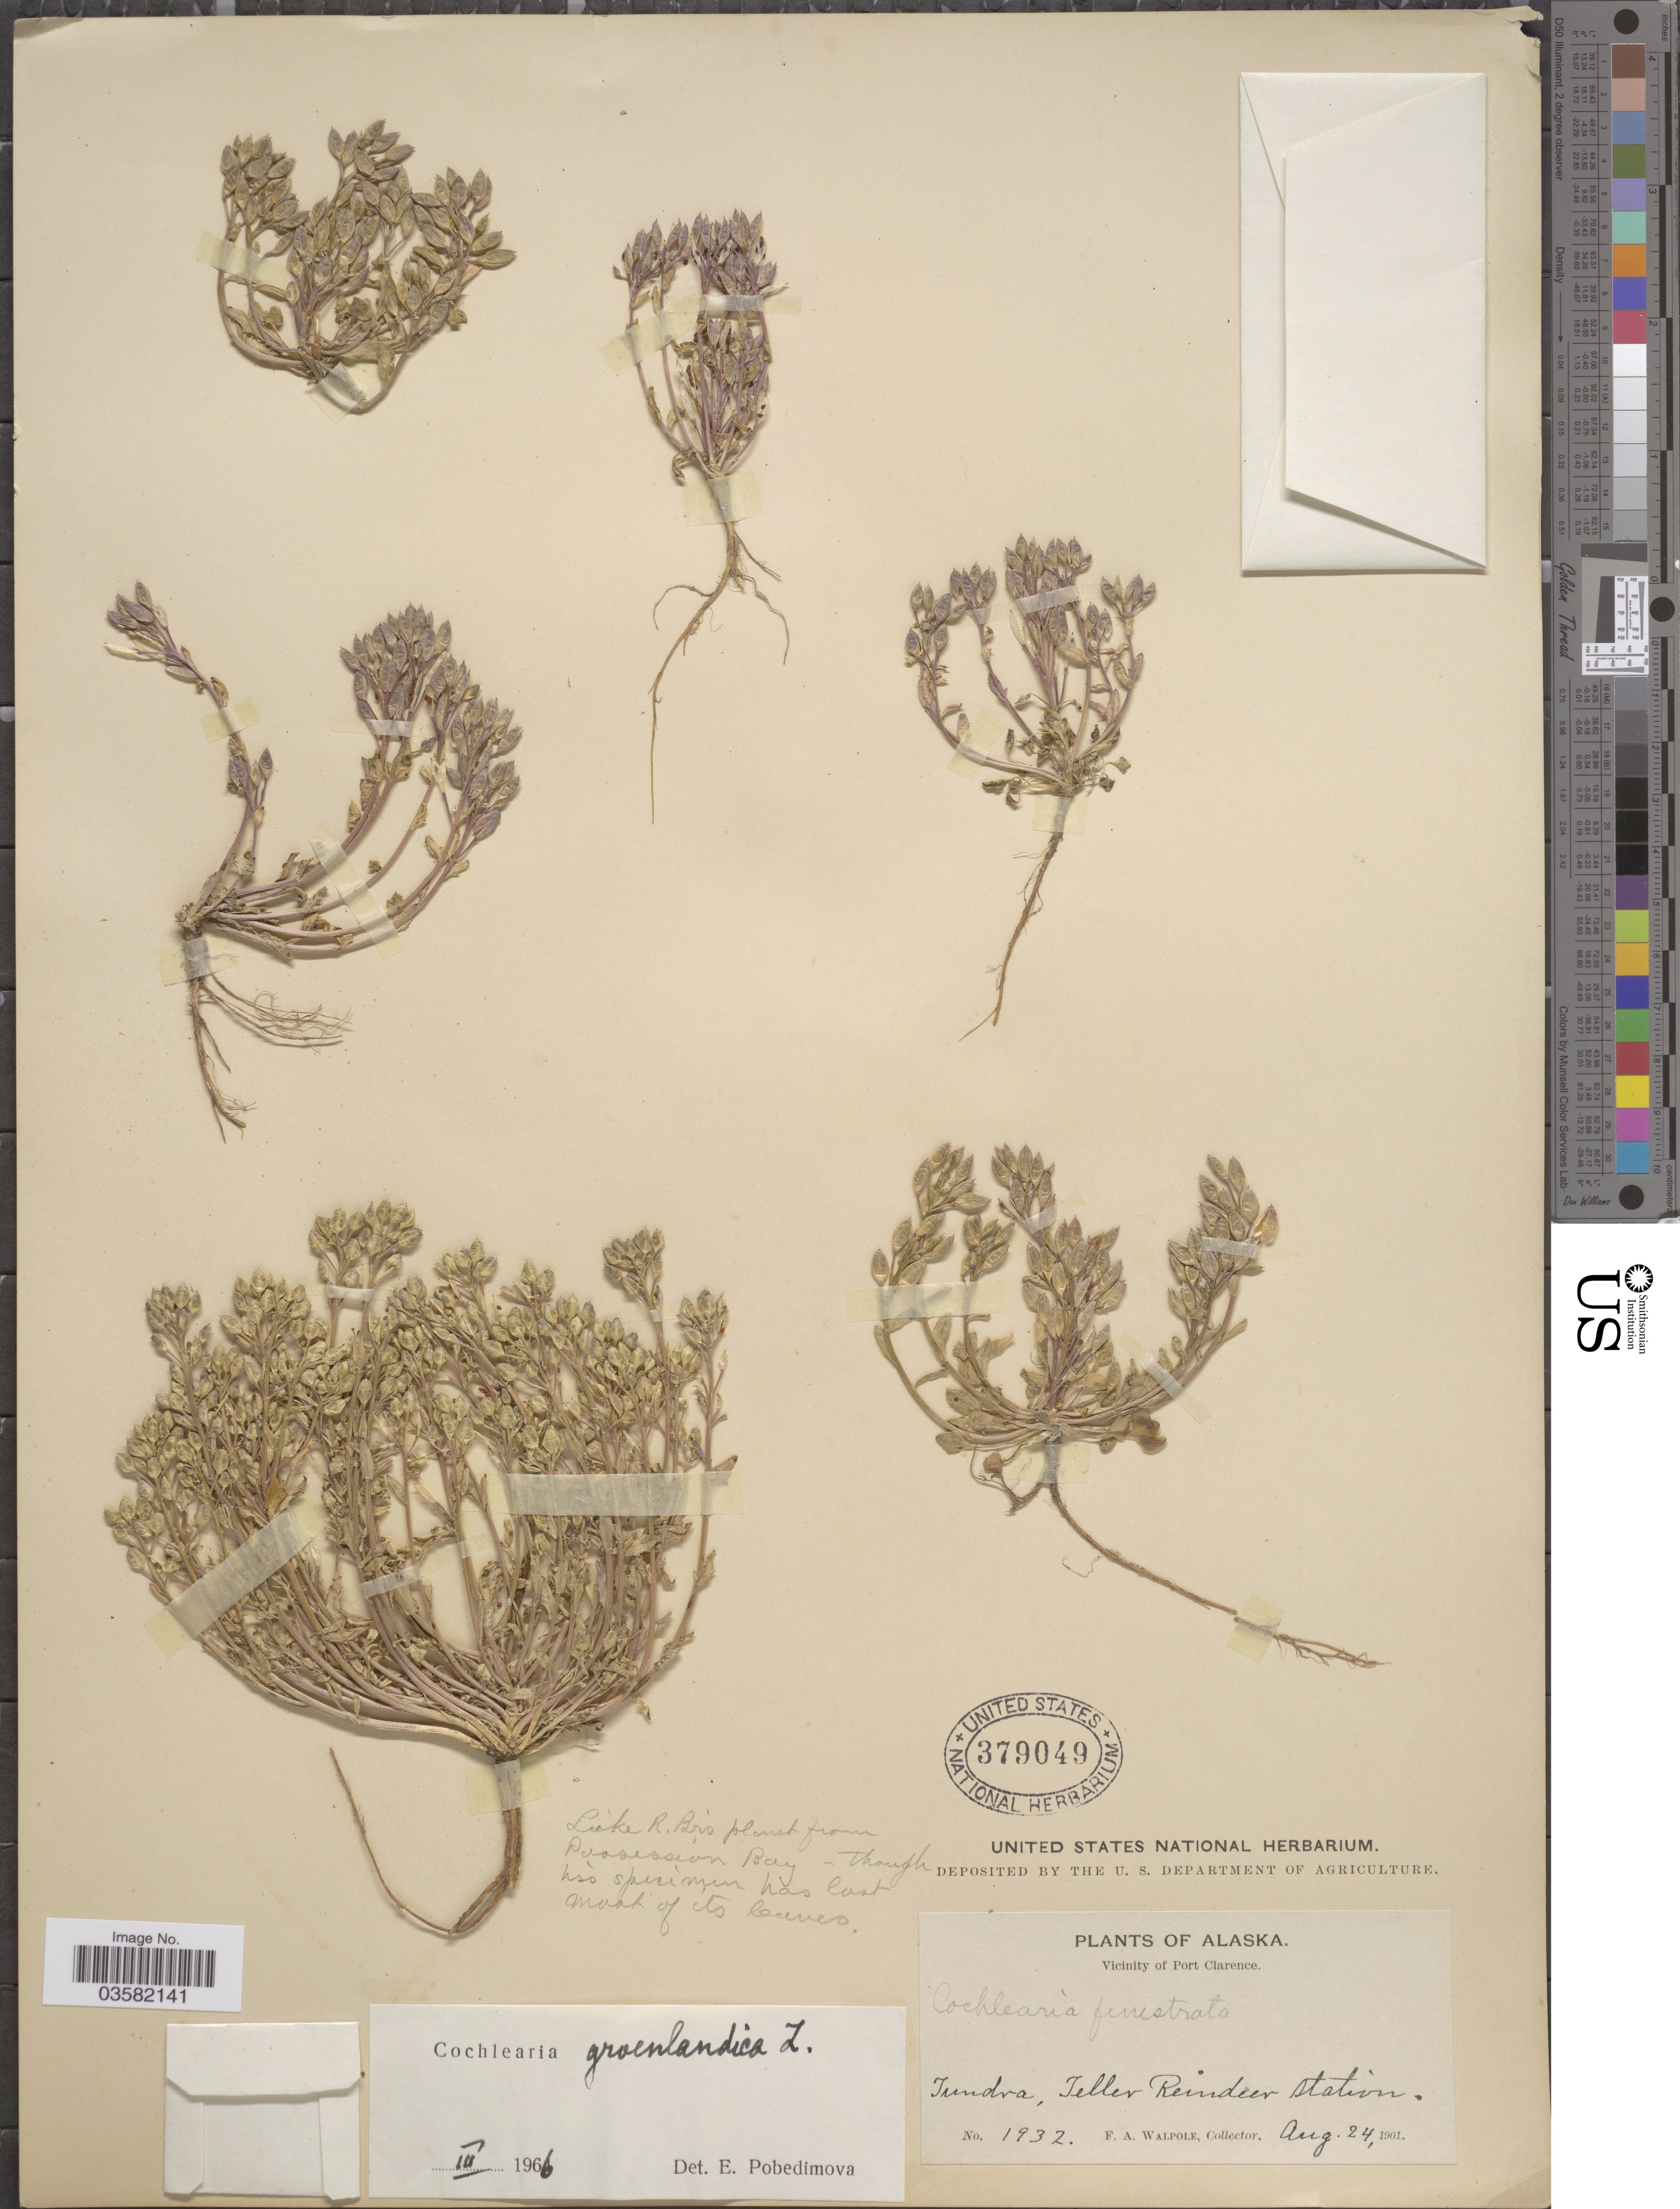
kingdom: Plantae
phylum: Tracheophyta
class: Magnoliopsida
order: Brassicales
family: Brassicaceae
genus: Cochlearia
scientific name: Cochlearia groenlandica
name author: L.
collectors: F. Walpole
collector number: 1932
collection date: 1901-08-24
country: United States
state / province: Alaska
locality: Vicinity of Port Clarence. Tundra, Teller Reindeer Station.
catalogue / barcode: US 379049